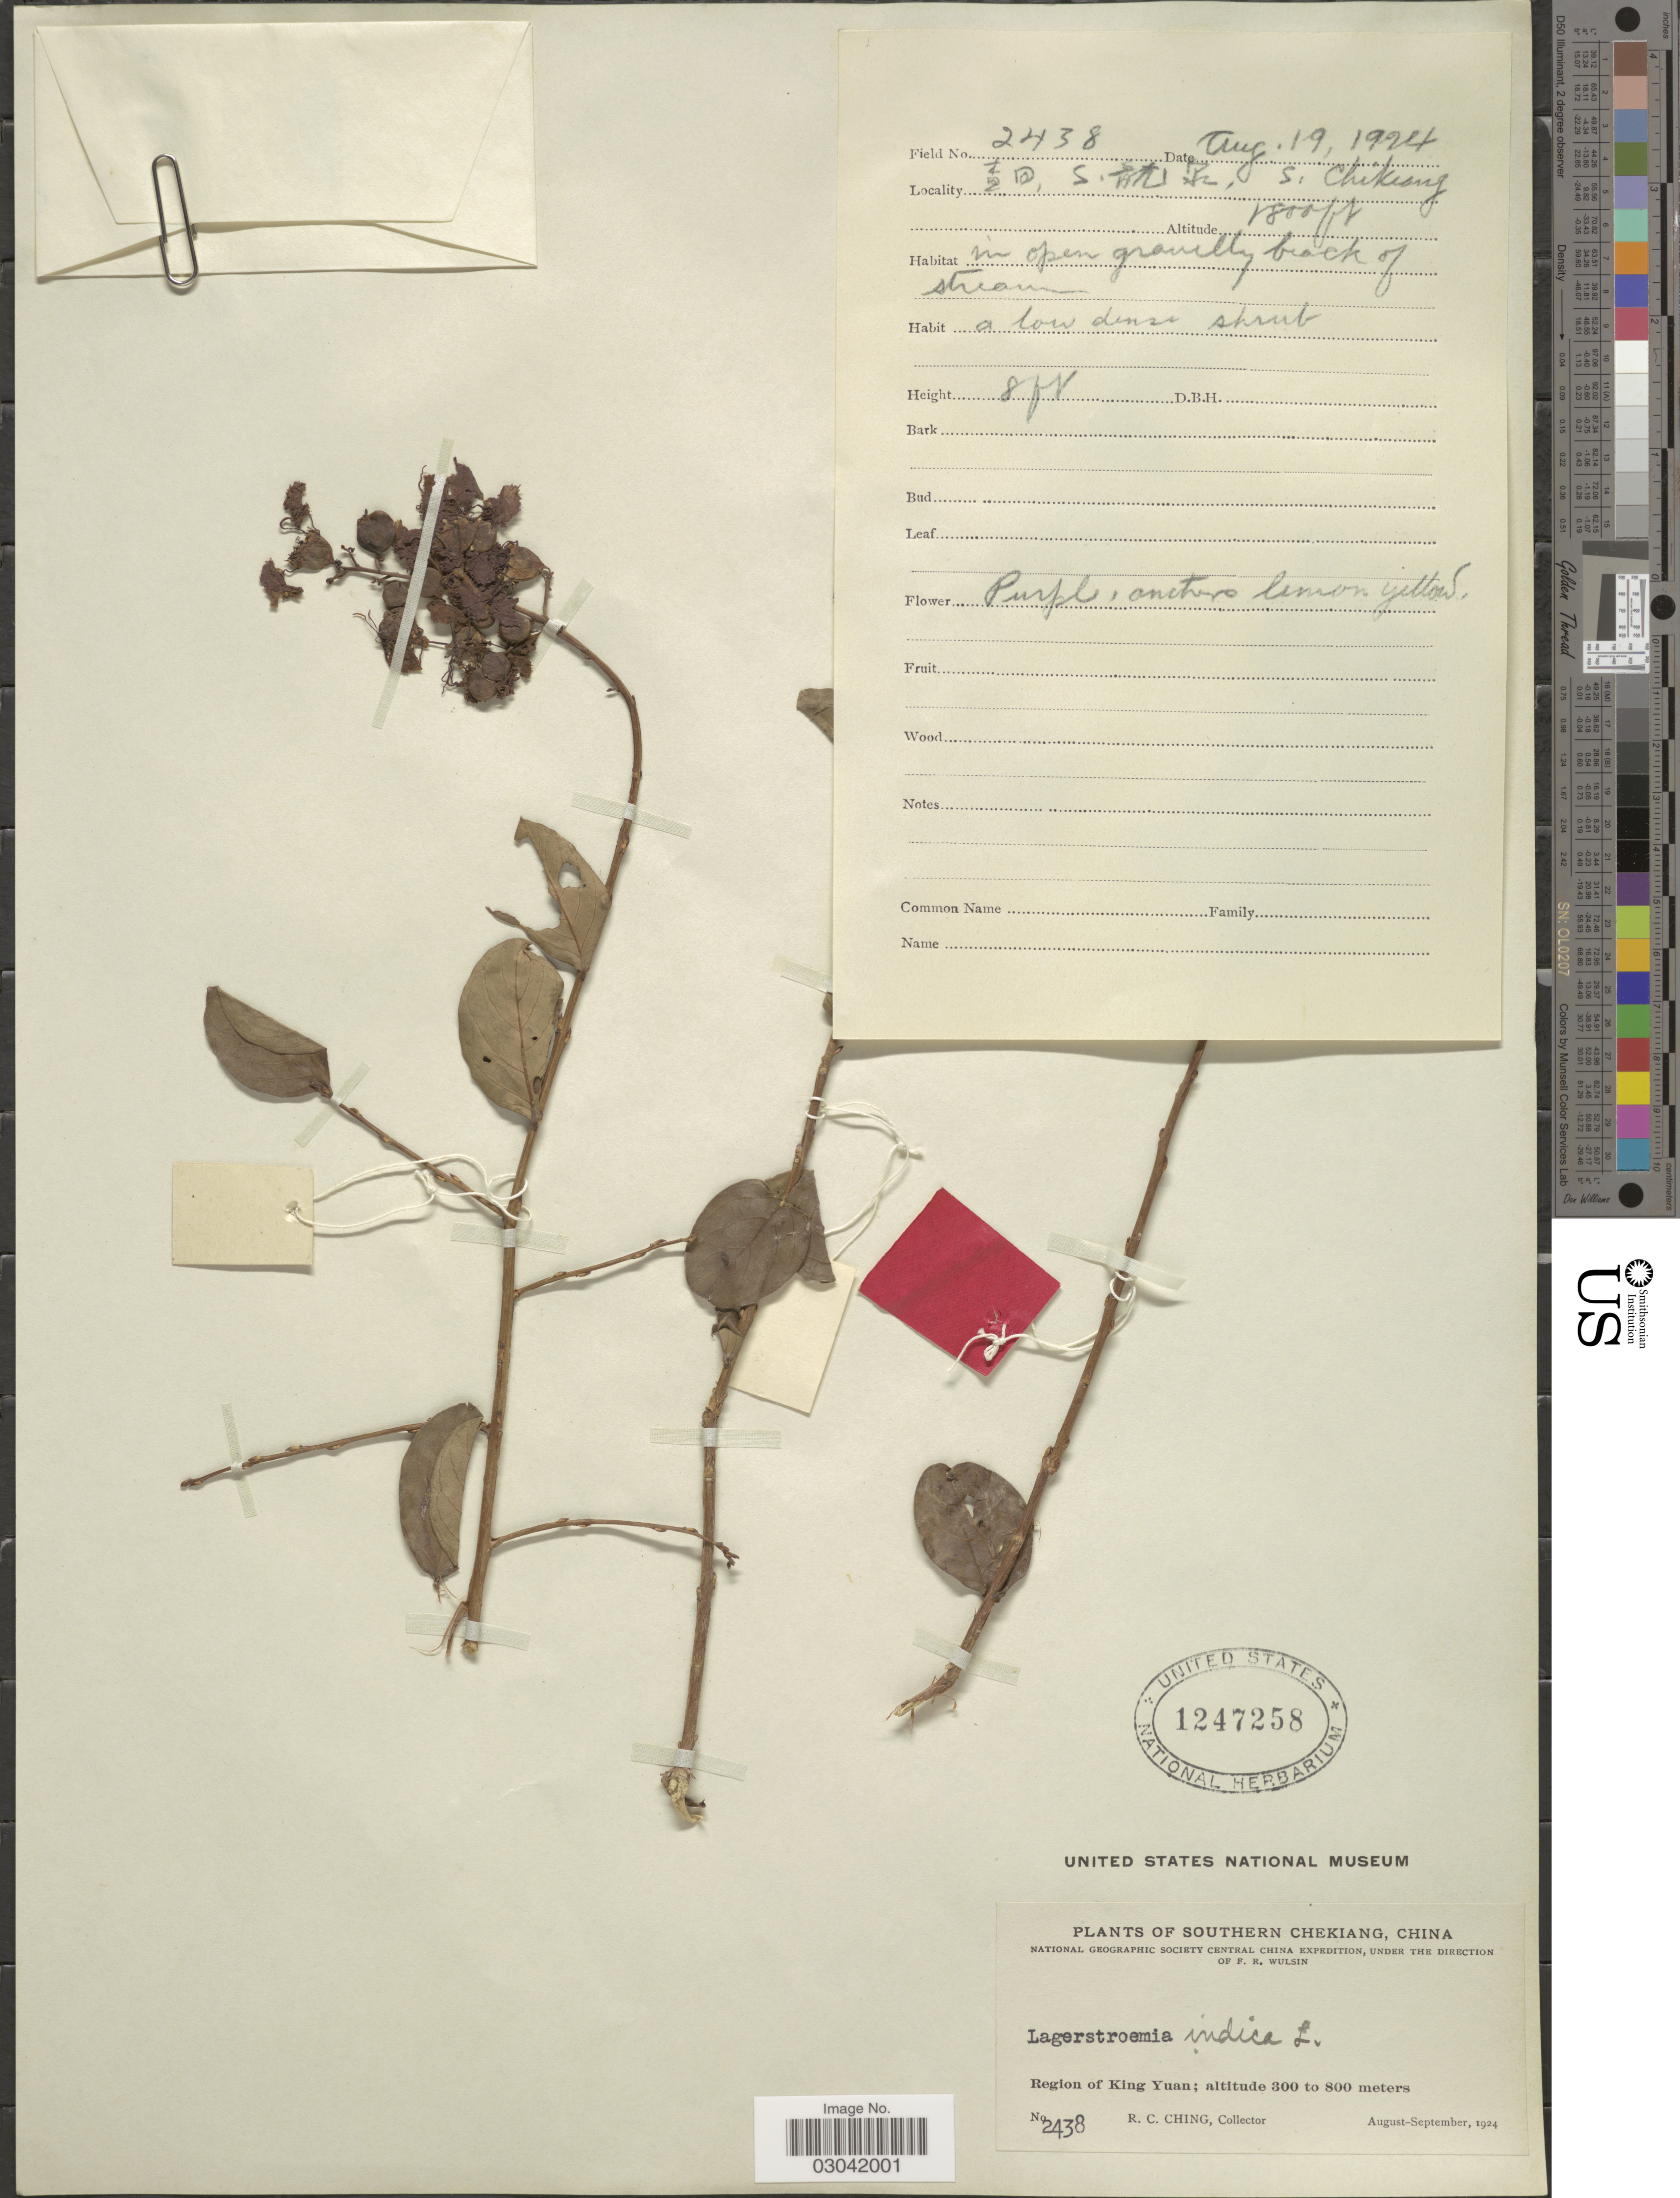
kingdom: Plantae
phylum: Tracheophyta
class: Magnoliopsida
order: Myrtales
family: Lythraceae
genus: Lagerstroemia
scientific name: Lagerstroemia indica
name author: L.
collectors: R. C. Ching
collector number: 2438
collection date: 1924-08/1924-09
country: China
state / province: Zhejiang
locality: Southern Chekiang. Region of King Yuan.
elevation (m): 300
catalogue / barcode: US 1247258